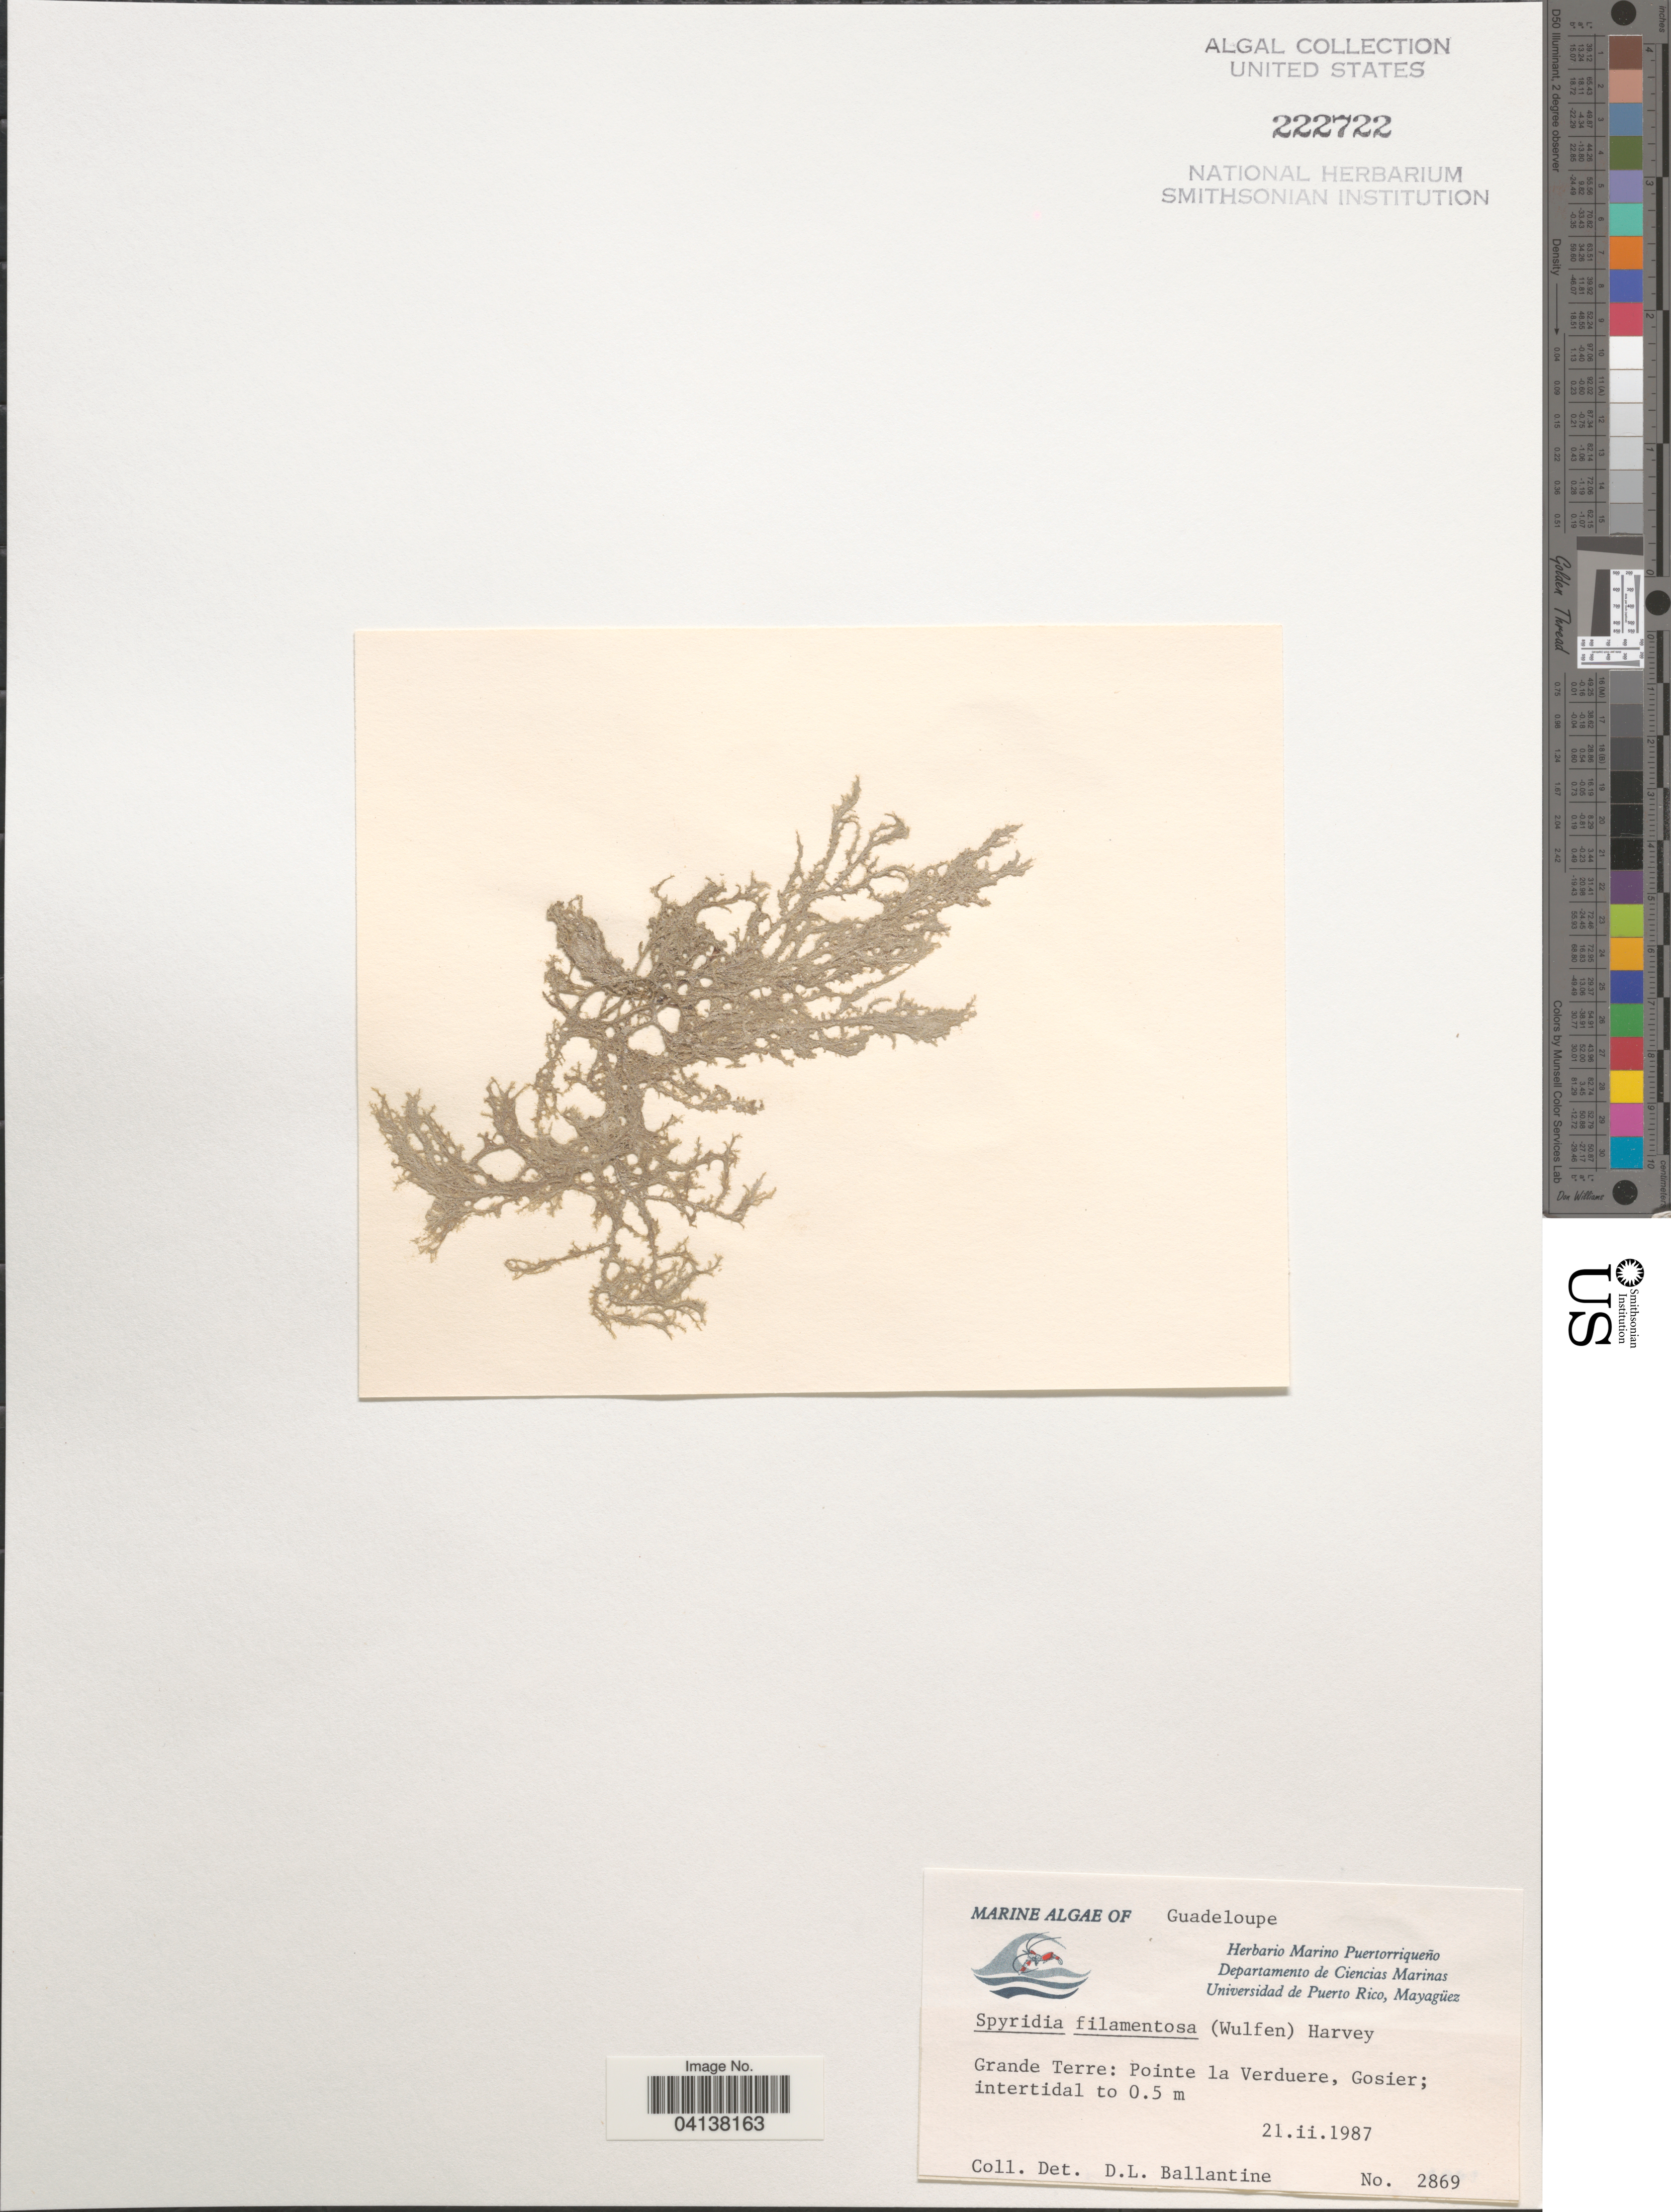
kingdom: Plantae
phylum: Rhodophyta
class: Florideophyceae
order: Ceramiales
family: Spyridiaceae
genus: Spyridia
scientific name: Spyridia filamentosa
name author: (Wulfen) Harv.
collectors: D.L. Ballantine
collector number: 2869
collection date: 1987-02-21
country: Guadeloupe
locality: Grande Terre: Pointe la Verduere, Gosier.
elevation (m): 0.5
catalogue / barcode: US 222722